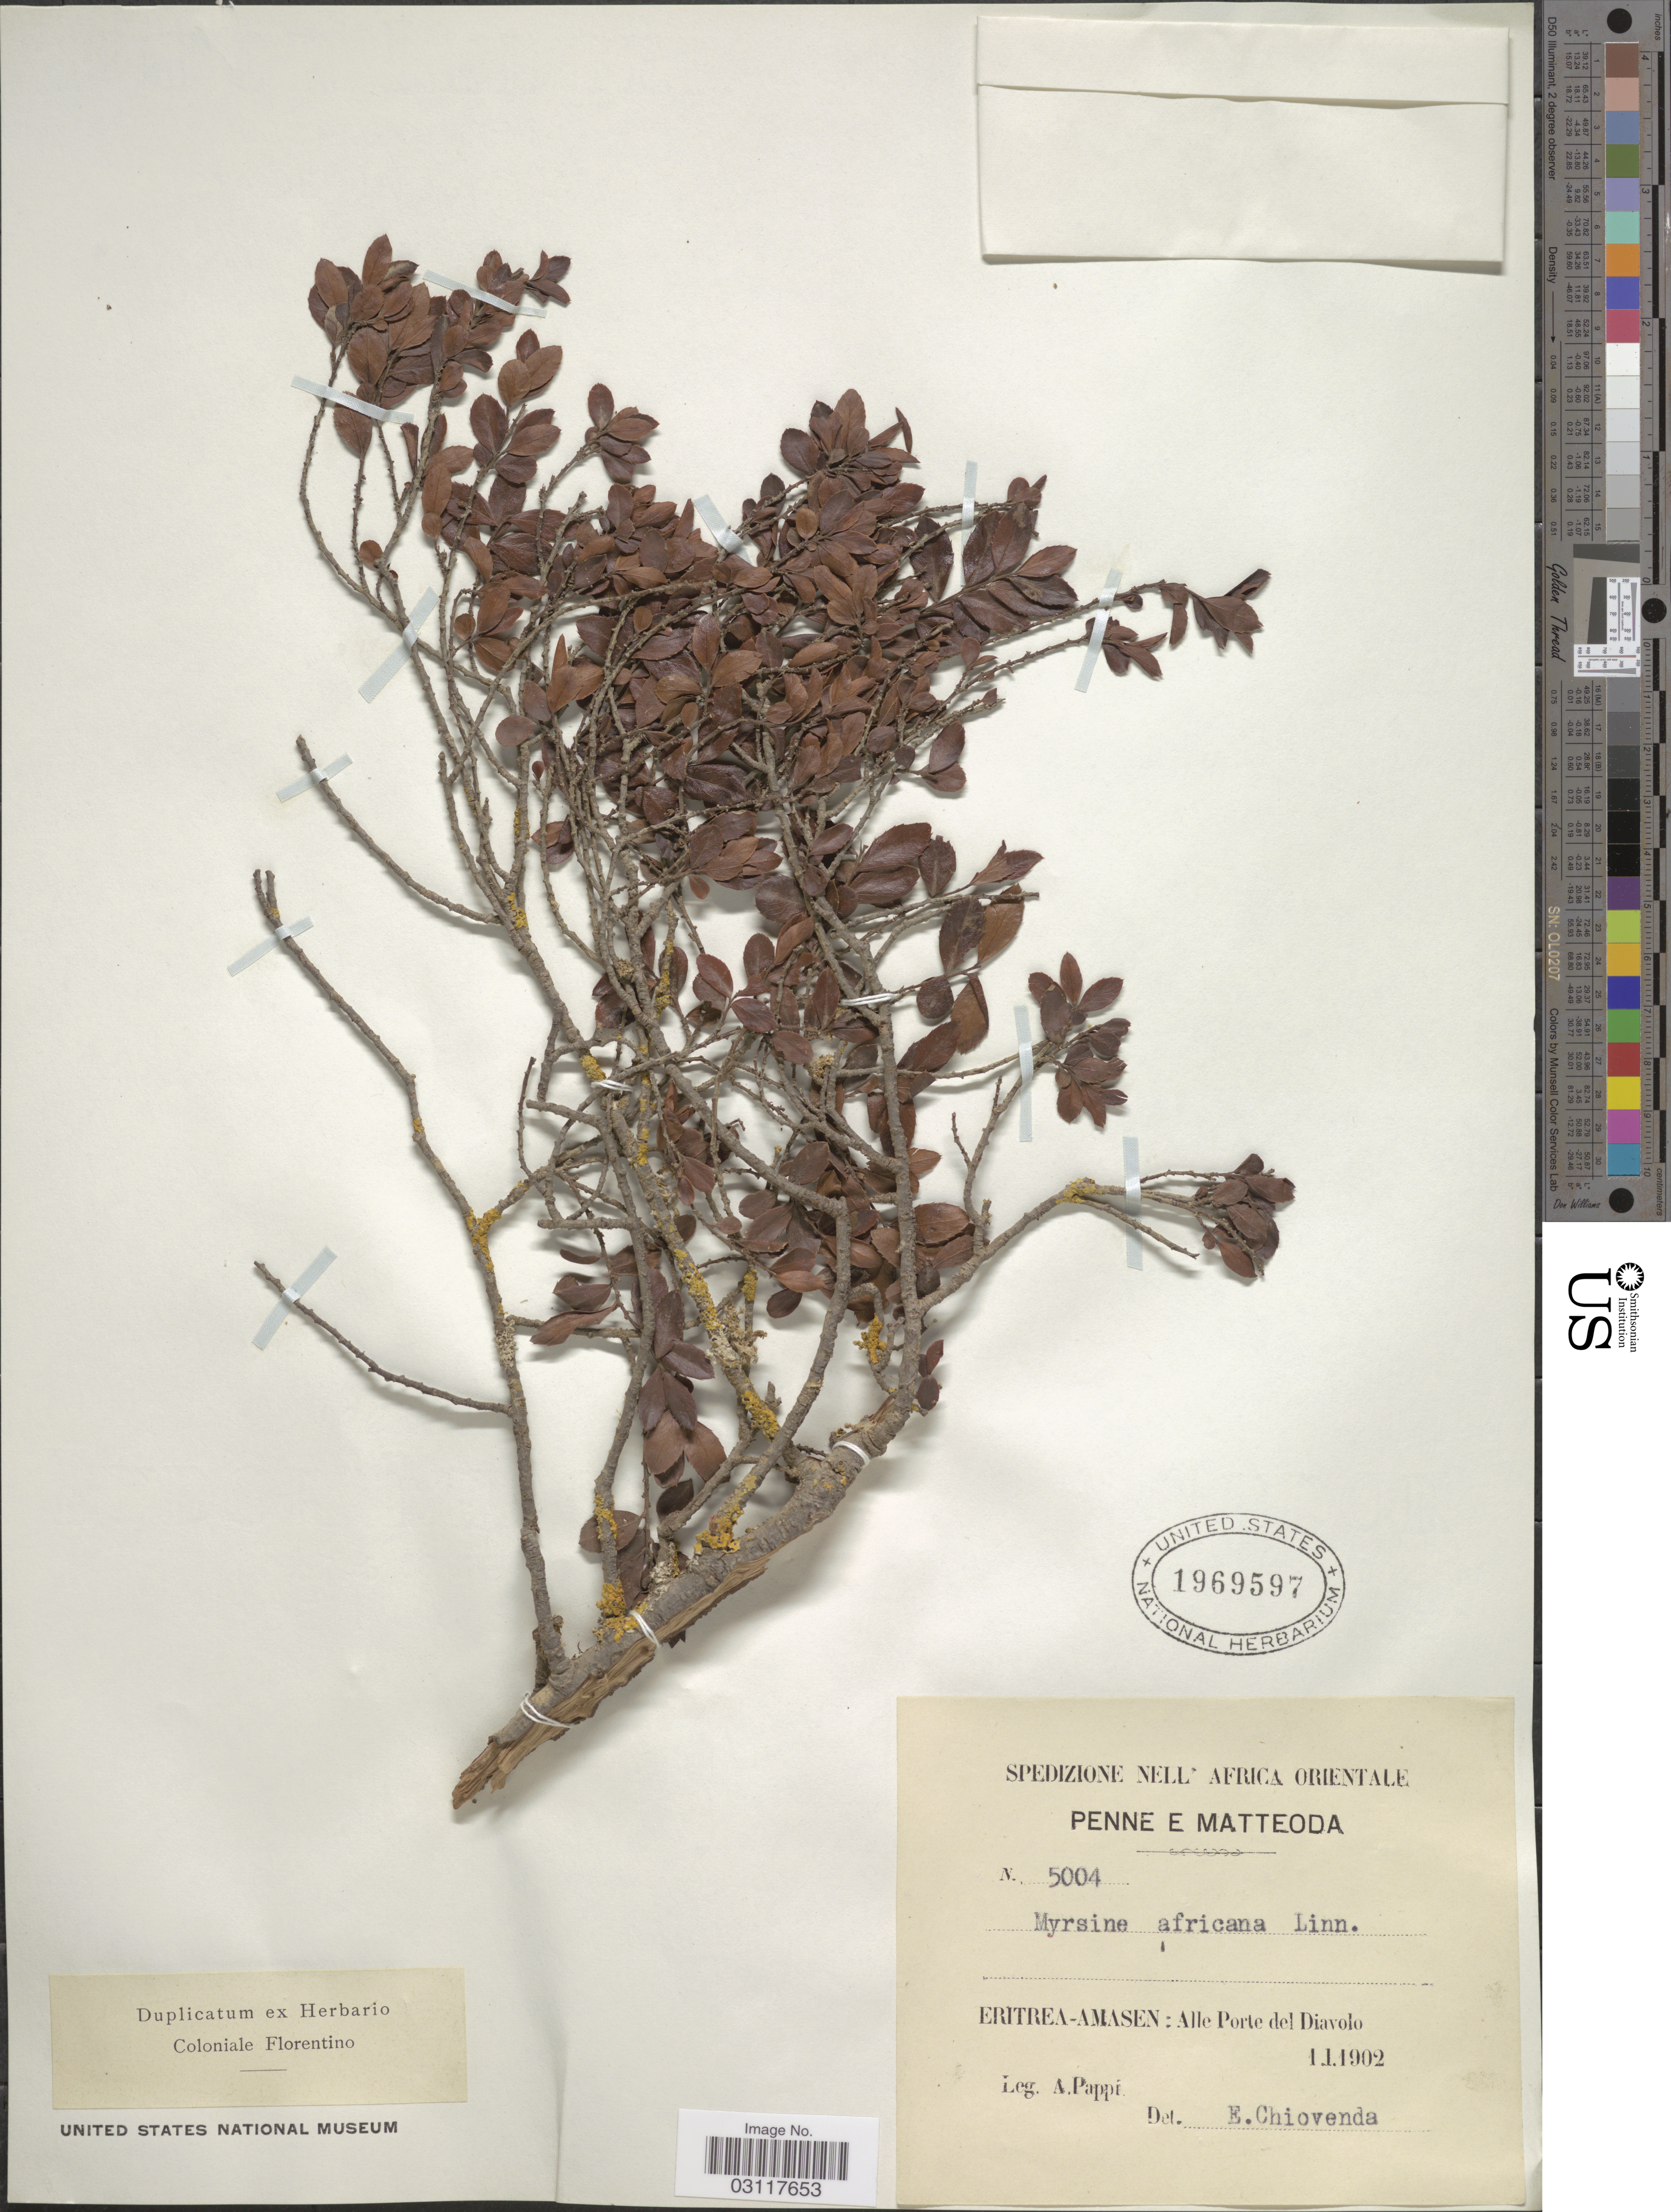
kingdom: Plantae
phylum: Tracheophyta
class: Magnoliopsida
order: Ericales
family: Primulaceae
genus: Myrsine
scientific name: Myrsine africana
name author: L.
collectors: A. Pappi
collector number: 5004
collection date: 1902-01-01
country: Eritrea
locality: Penne E Matteoda, Eritrea-Amasen: Alle Porte del Diavolo.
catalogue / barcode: US 1969597